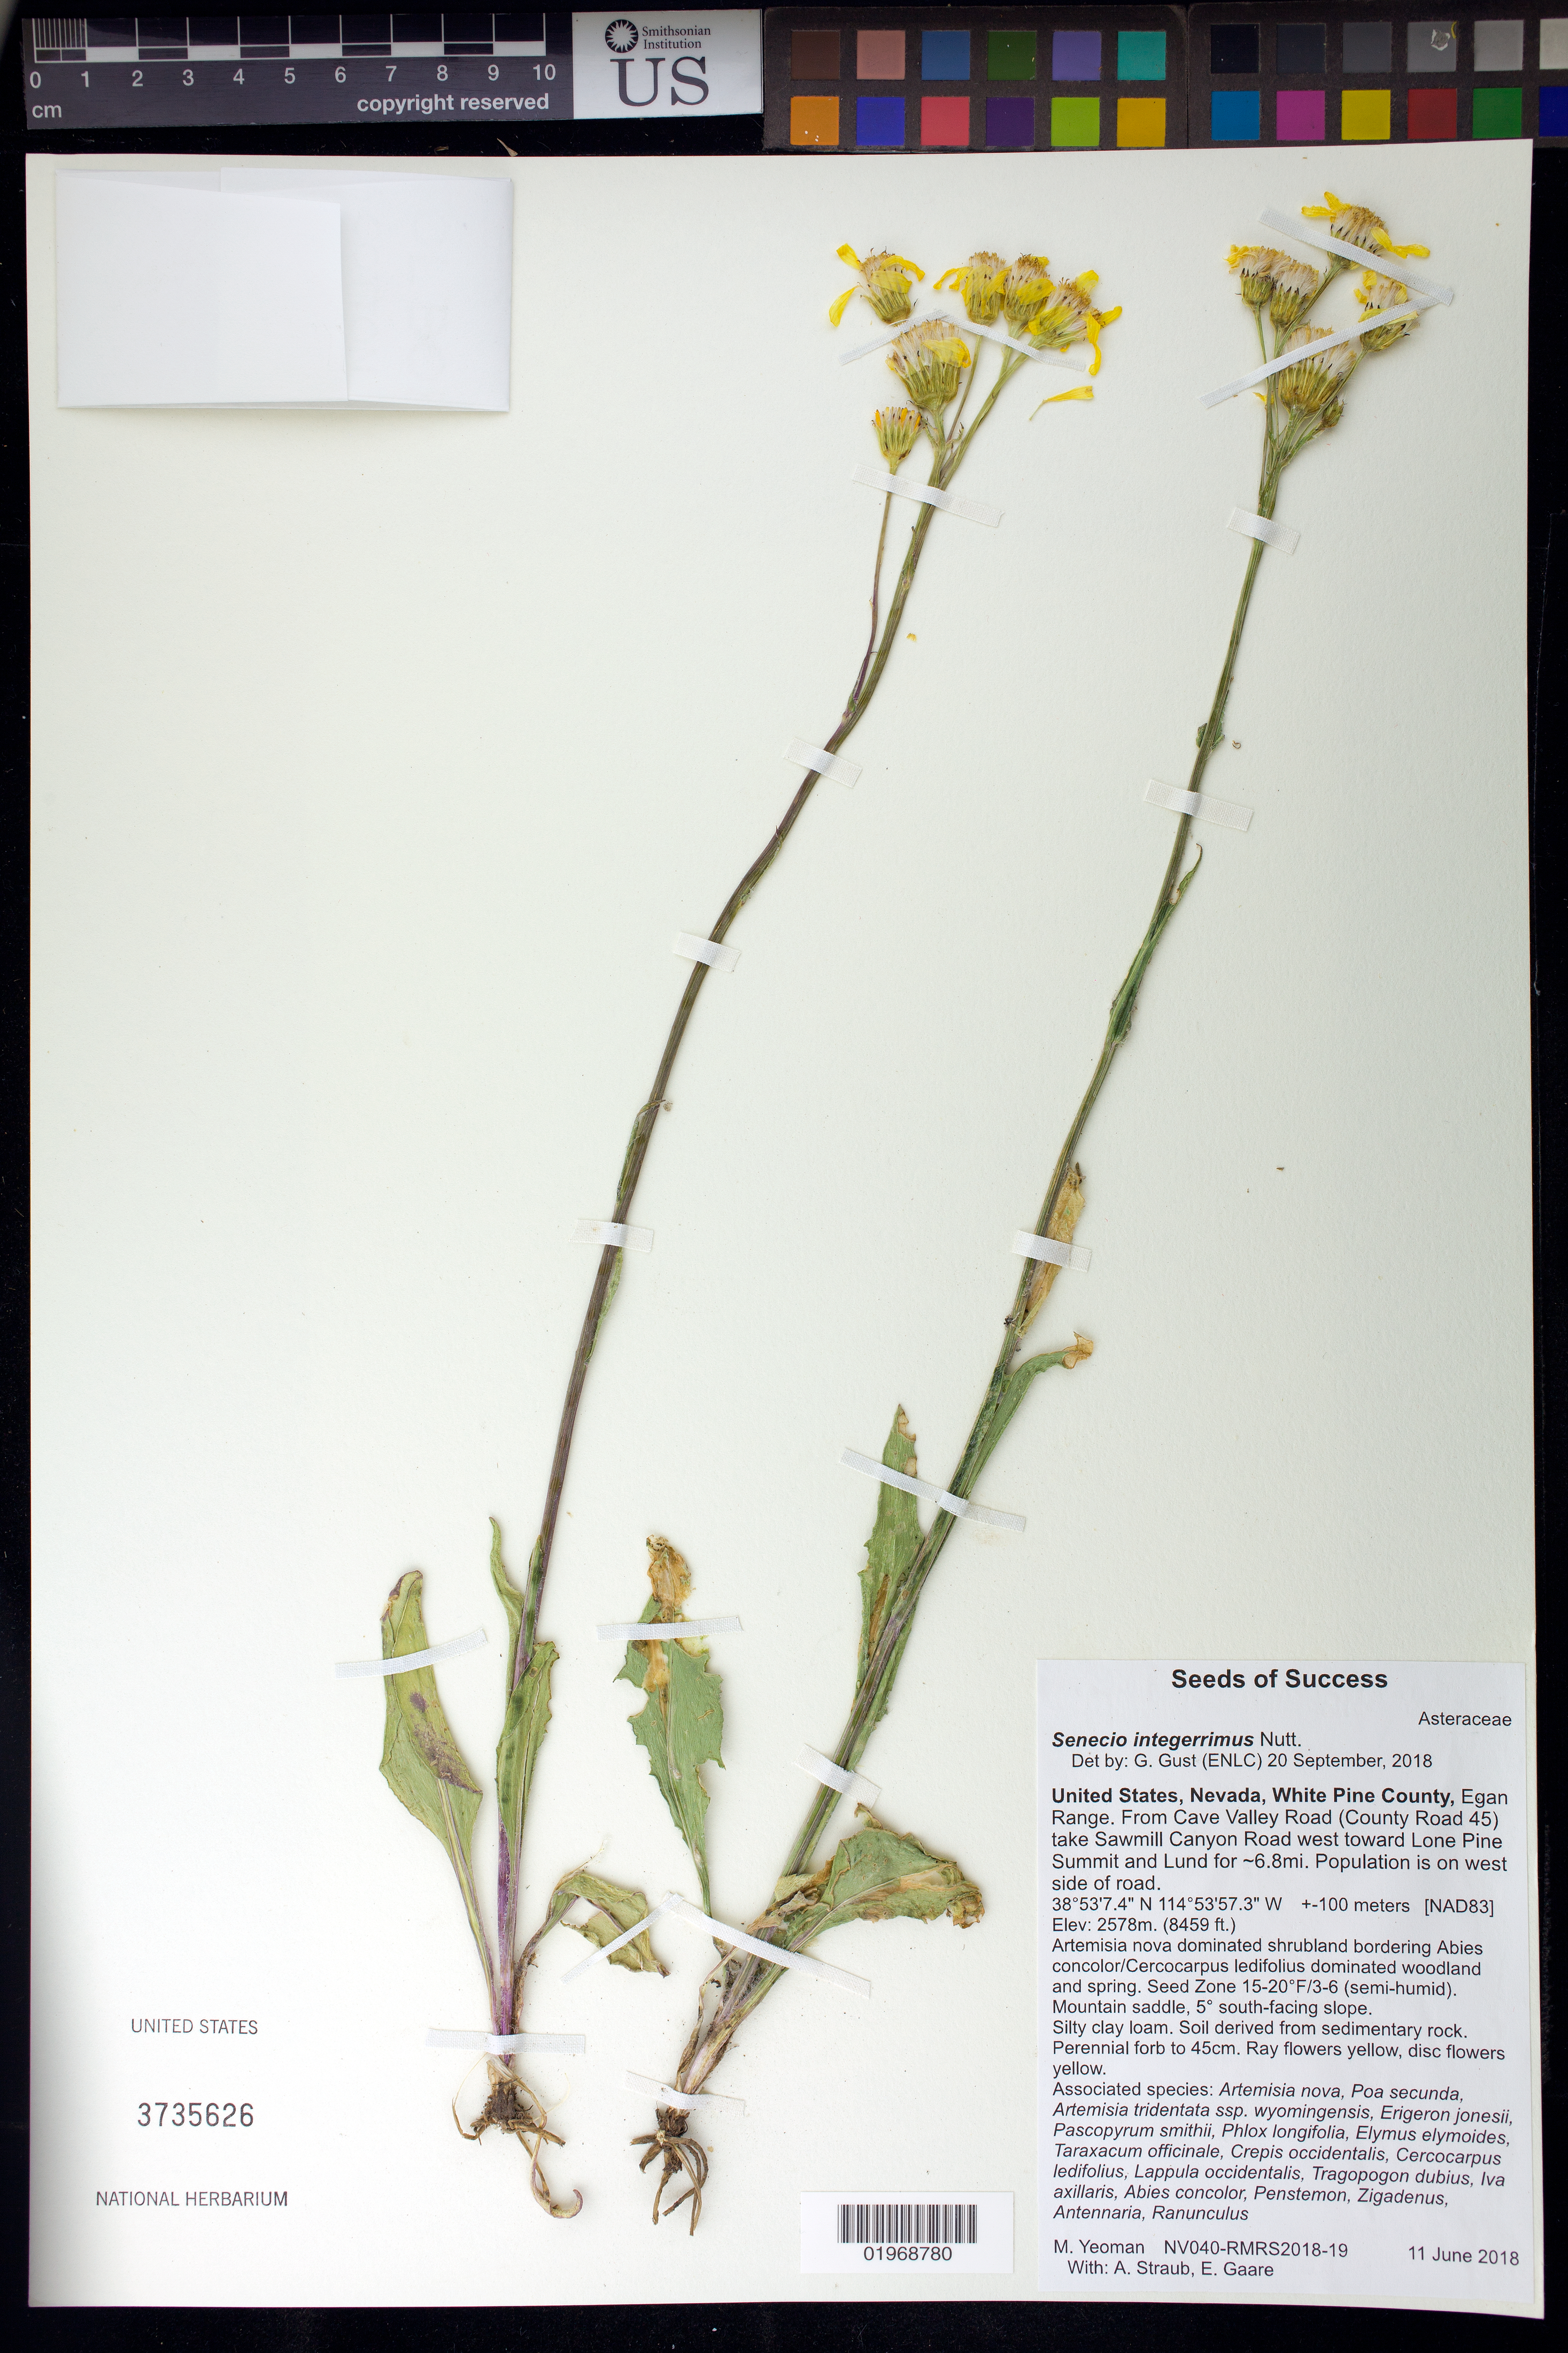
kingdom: Plantae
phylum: Tracheophyta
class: Magnoliopsida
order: Asterales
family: Asteraceae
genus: Senecio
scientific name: Senecio integerrimus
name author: Nutt.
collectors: M. Yeoman, A. Straub & E. Gaare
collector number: NV040-RMRS2018-19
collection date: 2018-06-11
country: United States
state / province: Nevada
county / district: White Pine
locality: Egan Range, from Cave Valley Rd (County Rd 45) take Sawmill Canyon Rd W toward Lone Pine Summit and Lund for 6.8 mi,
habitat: Silty clay loam. Soil derived from sedimentary rock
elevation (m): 2578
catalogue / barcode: US 3735626